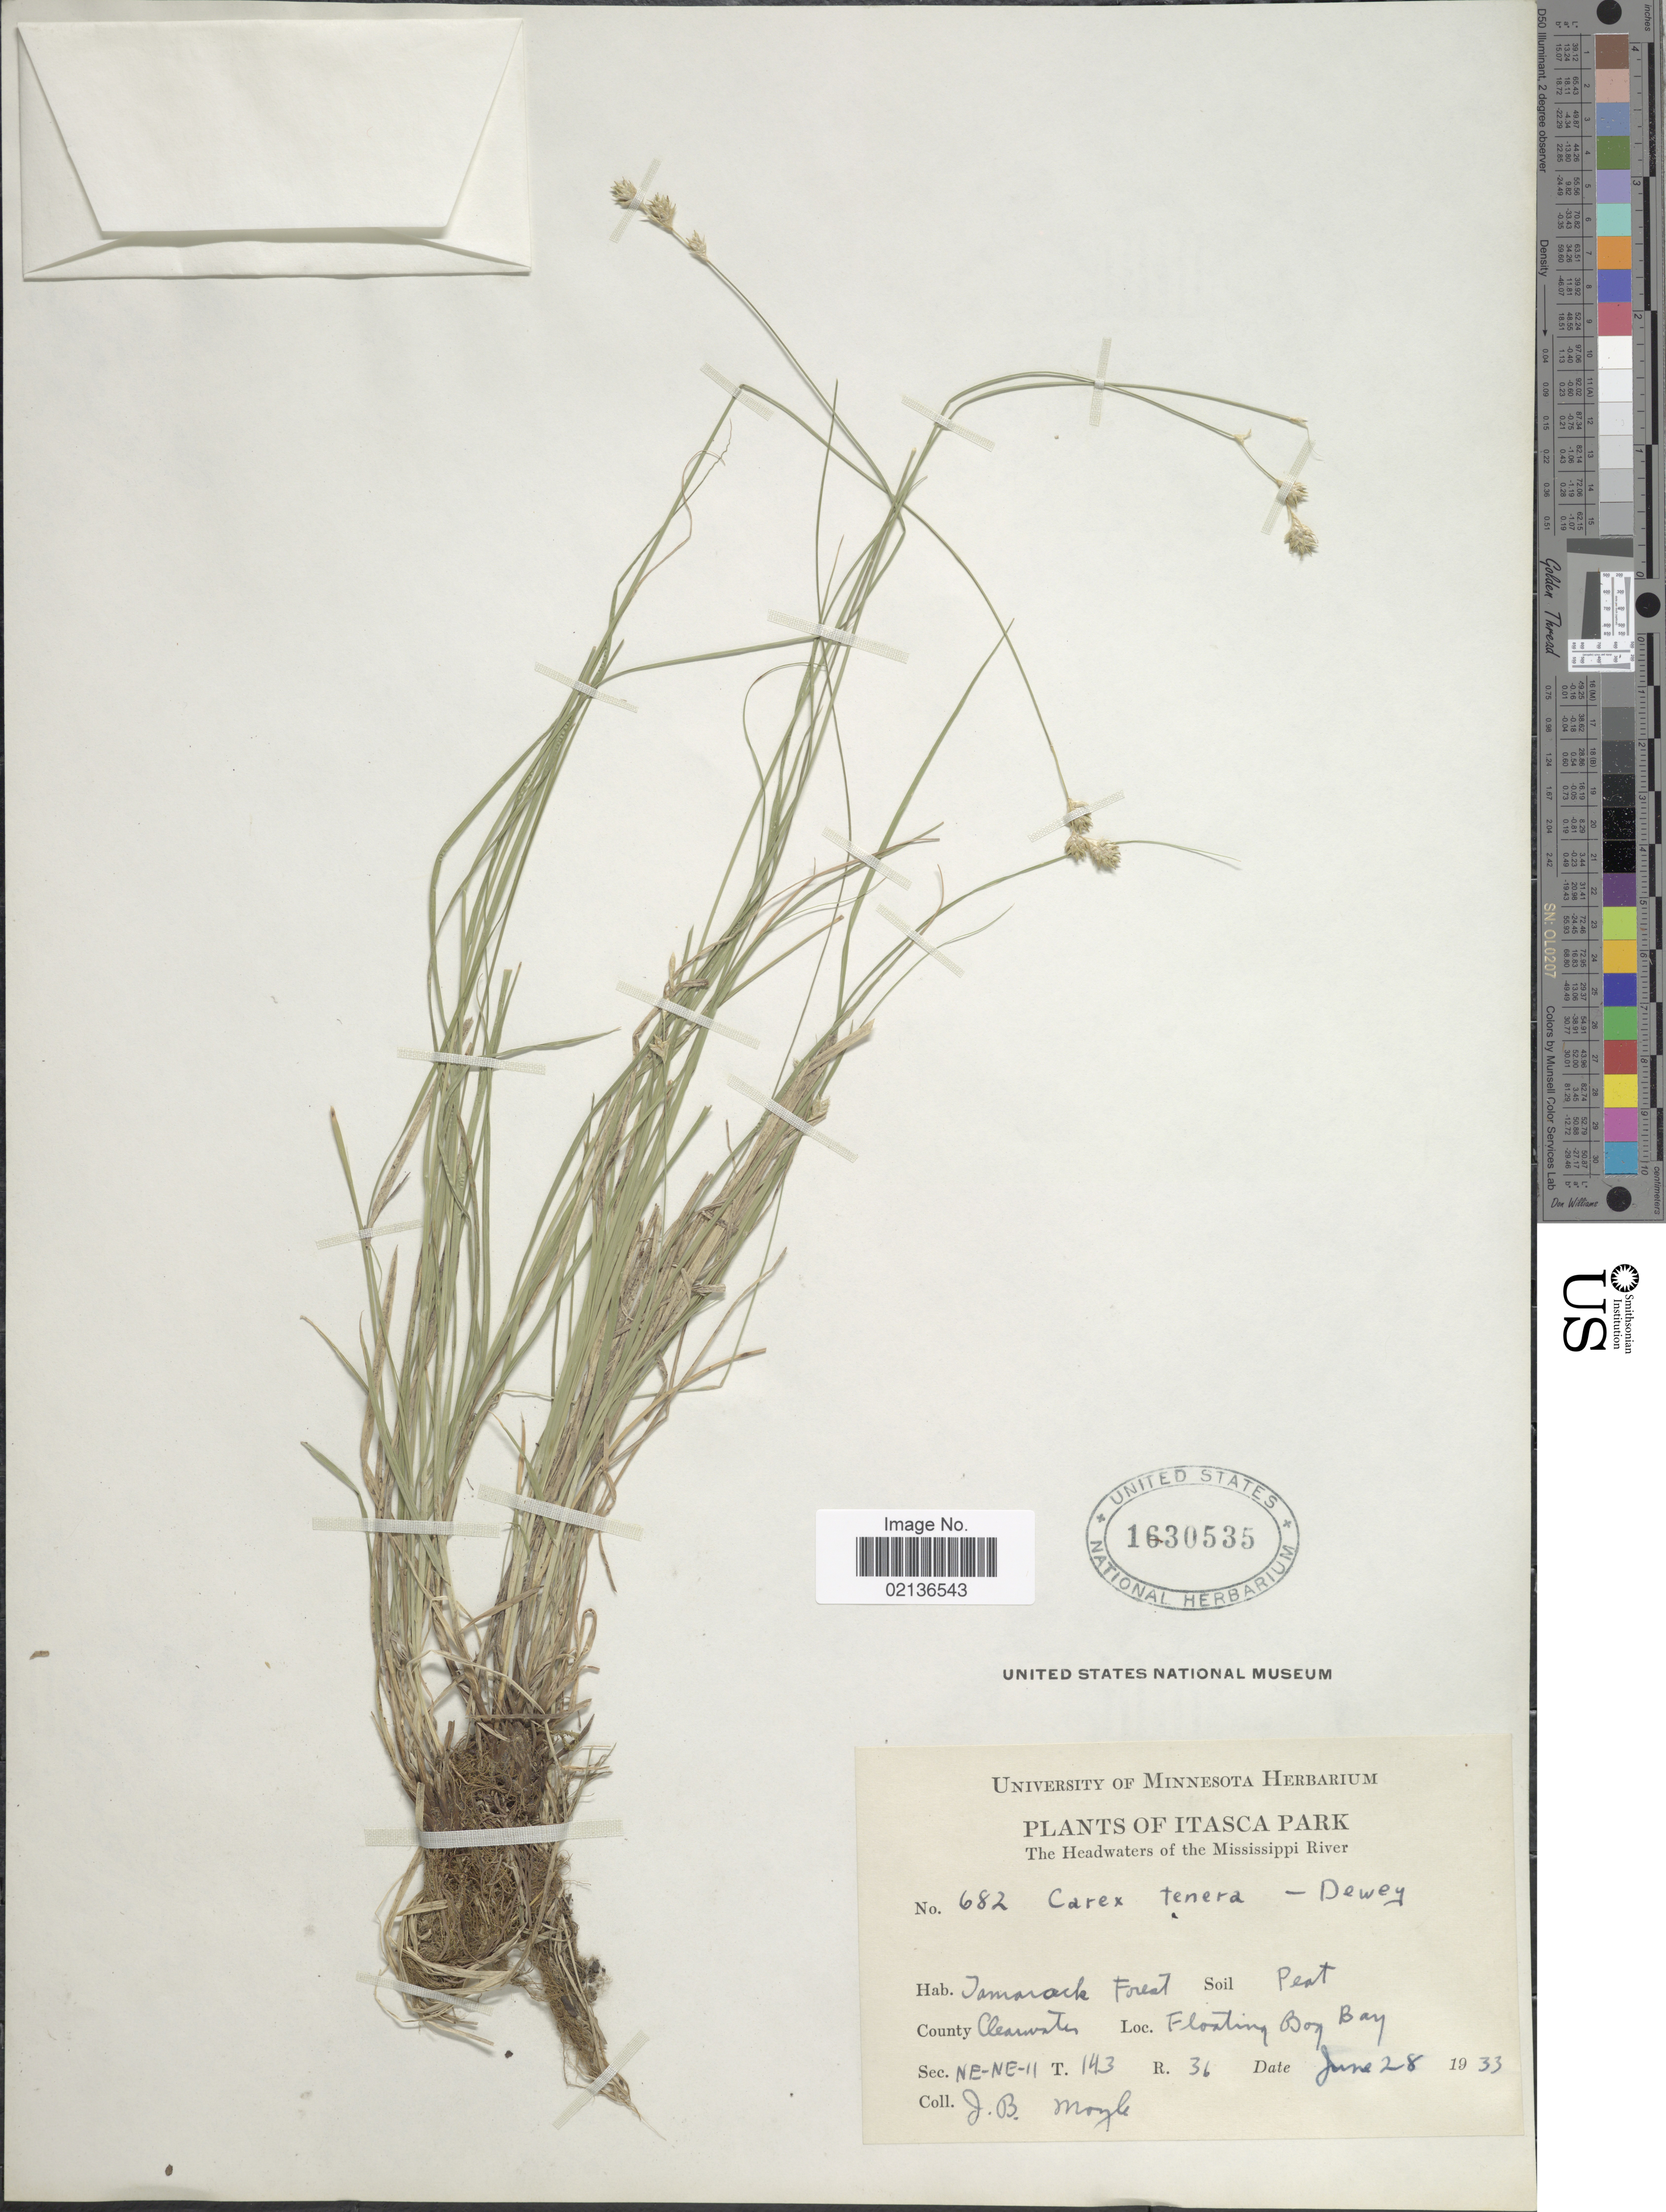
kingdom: Plantae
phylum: Tracheophyta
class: Liliopsida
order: Poales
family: Cyperaceae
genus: Carex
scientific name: Carex tenera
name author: Dewey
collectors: J. Moyle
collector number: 682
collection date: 1933-06-28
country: United States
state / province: Minnesota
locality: Itasca Park, The Headwaters of the Mississippi River, Tamarack Forest, County Clearwater, Floating Bog Bay, Sec. NE-NE-11 T. 143 R. 36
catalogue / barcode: US 1630535